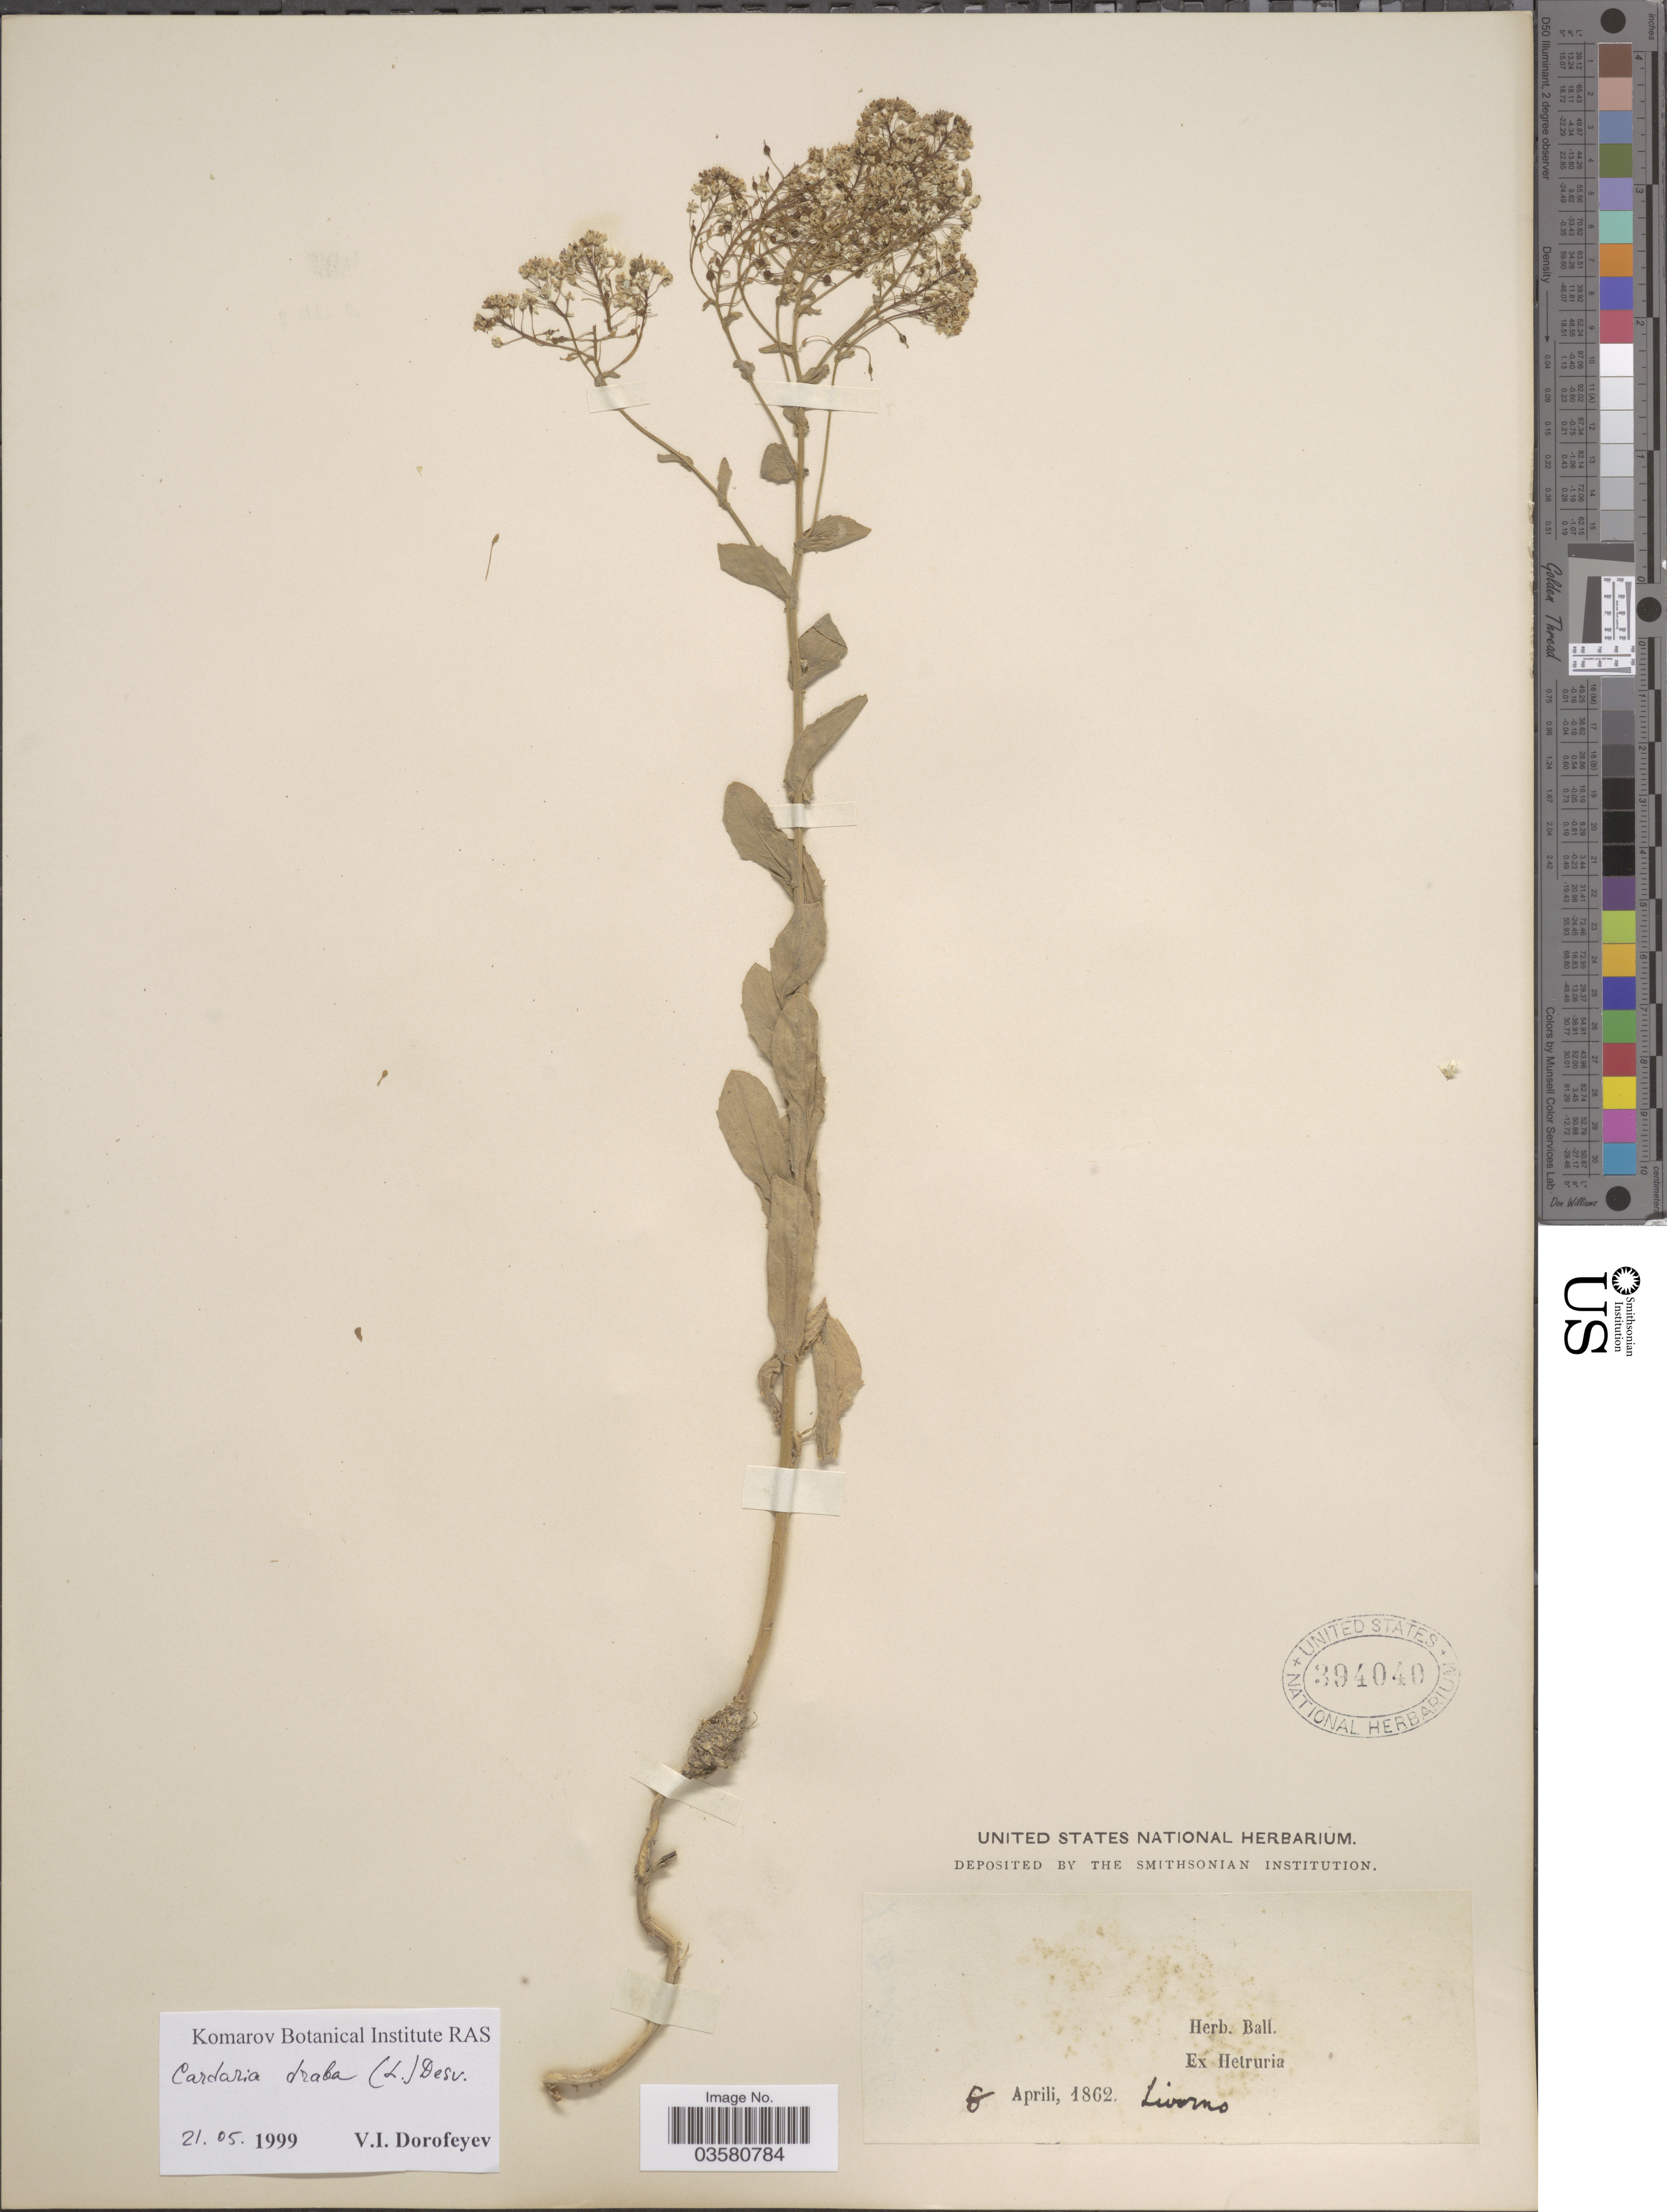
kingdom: Plantae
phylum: Tracheophyta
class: Magnoliopsida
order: Brassicales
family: Brassicaceae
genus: Lepidium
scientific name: Lepidium draba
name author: L.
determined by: Strong, M. T., (US), Smithsonian Institution - National Museum of Natural History (UNITED STATES)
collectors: ex herb. Ball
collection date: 1862-04-08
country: Italy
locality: Ex Hetruria. Livorno.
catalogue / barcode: US 394040